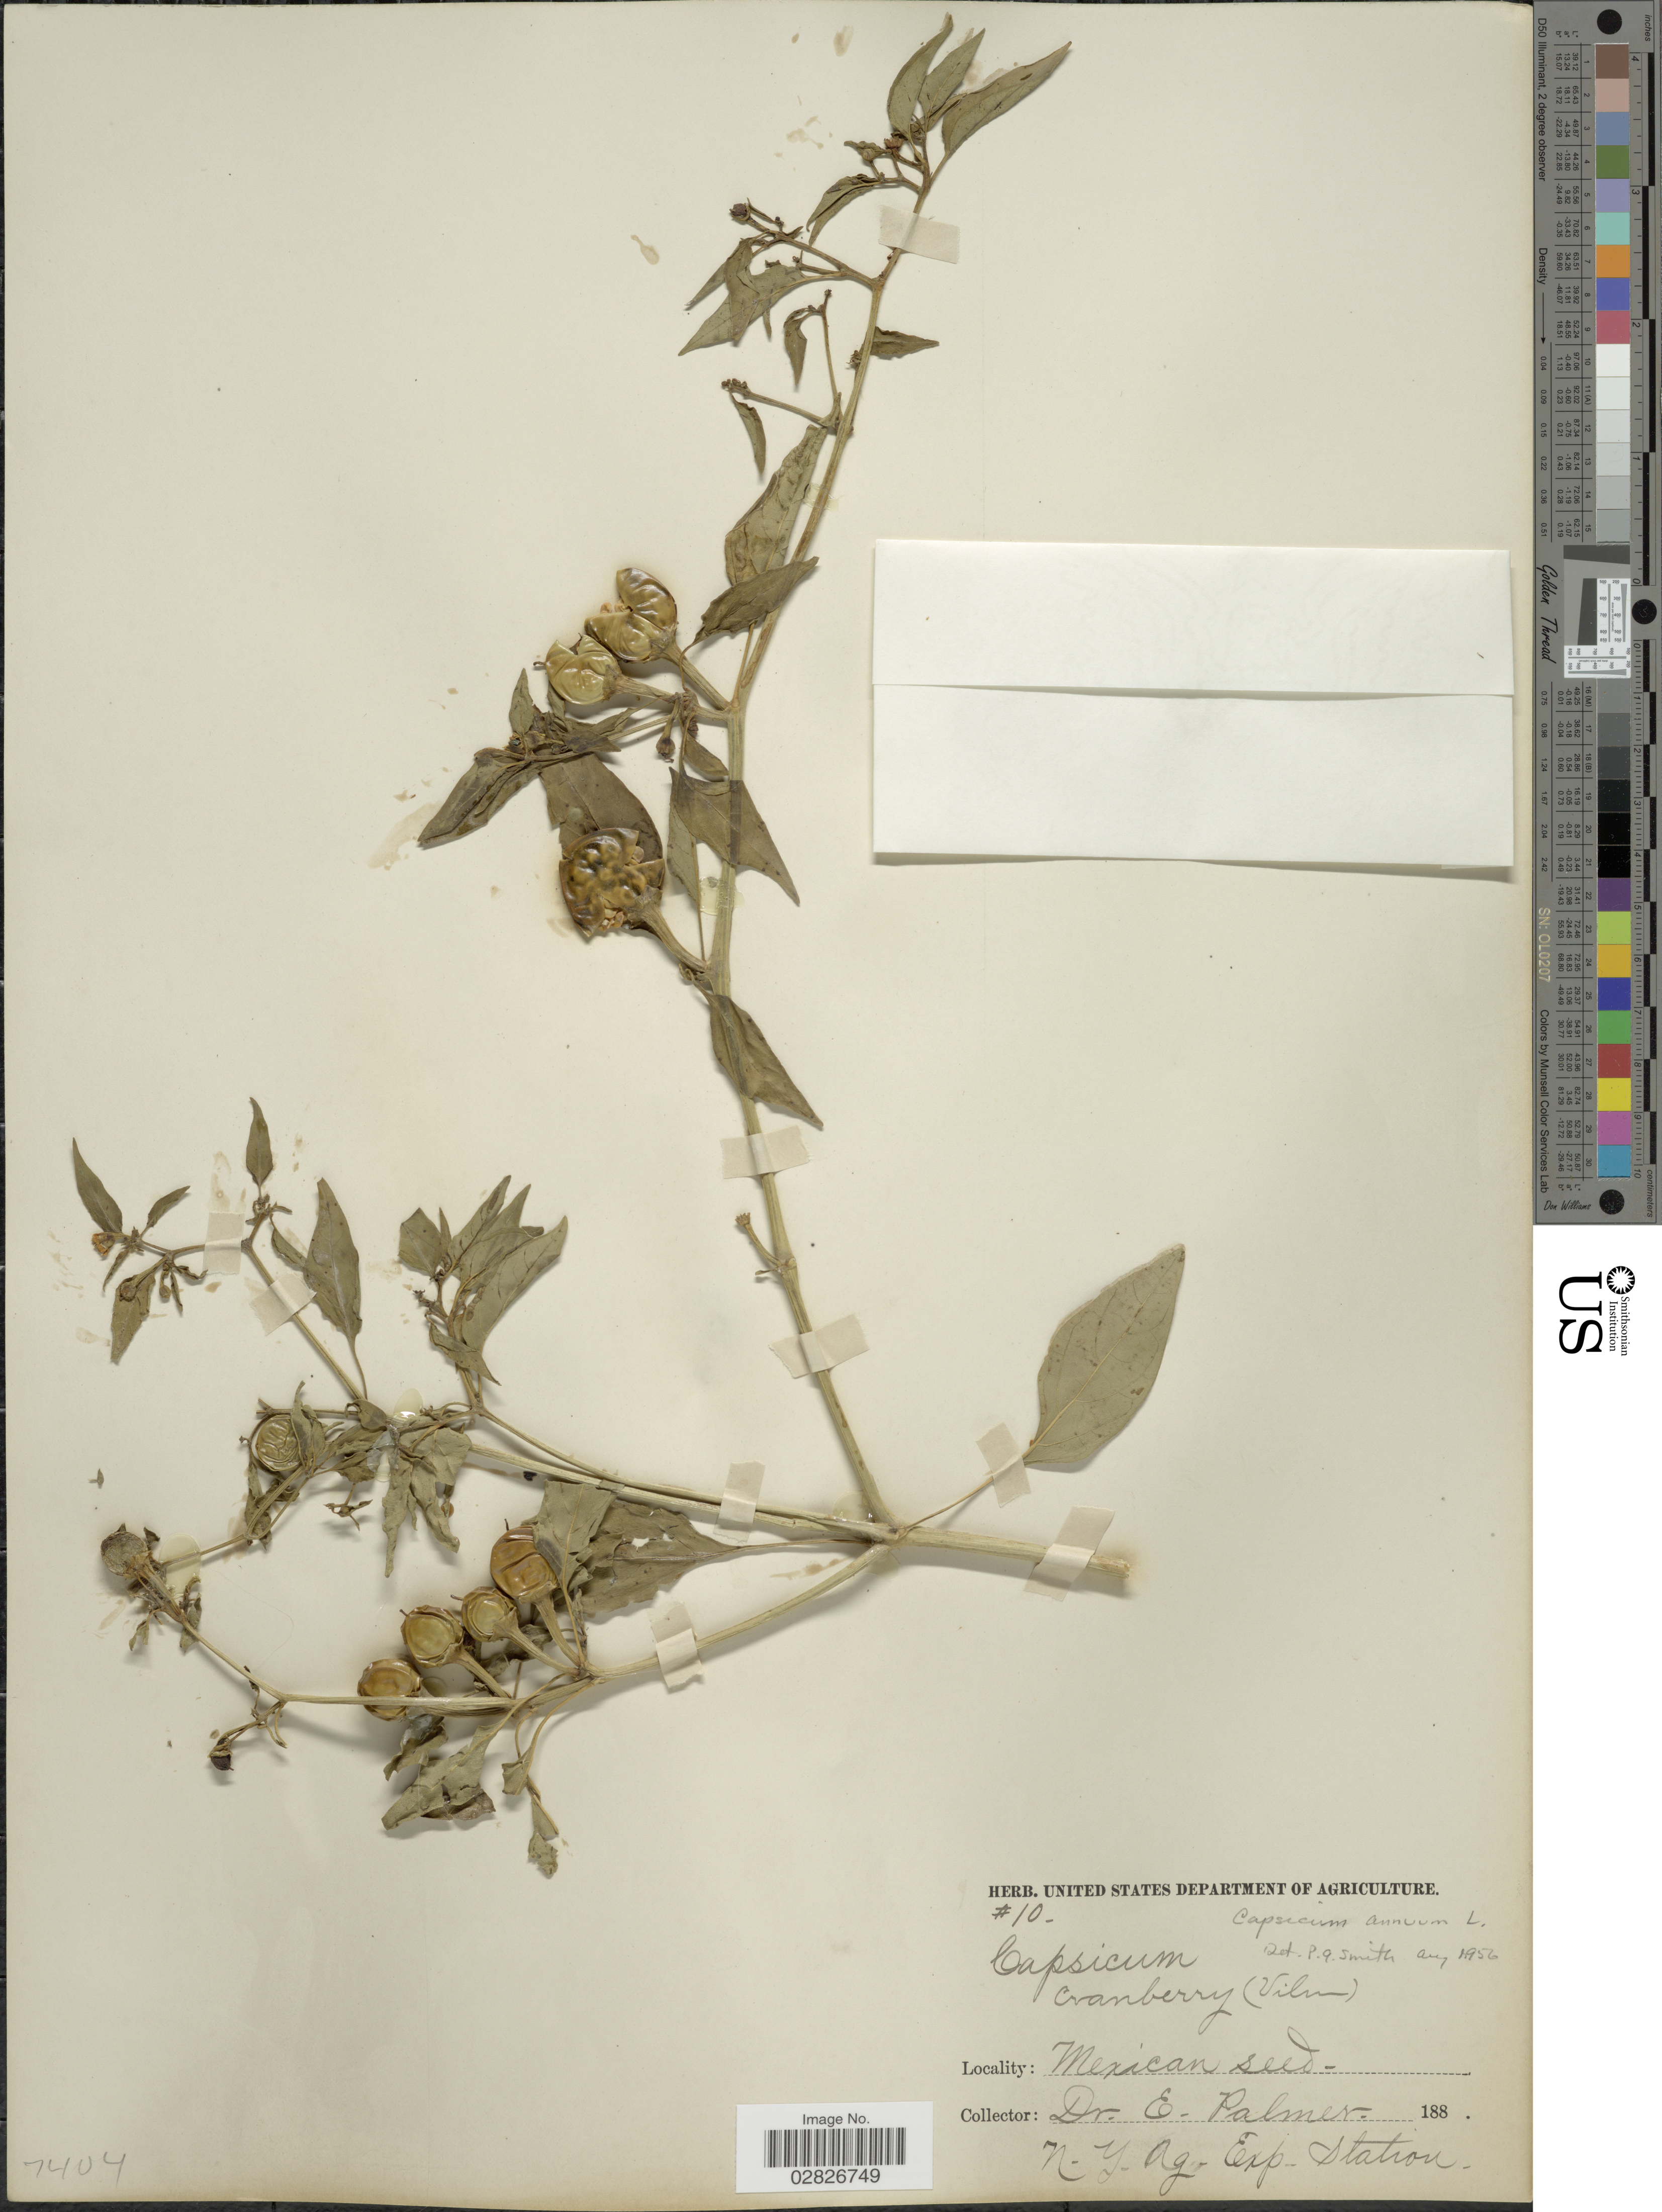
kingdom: Plantae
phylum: Tracheophyta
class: Magnoliopsida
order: Solanales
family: Solanaceae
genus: Capsicum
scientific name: Capsicum sp.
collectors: E. Palmer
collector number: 10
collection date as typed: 188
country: United States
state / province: New York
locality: N.Y. Ag. Exp. Station.